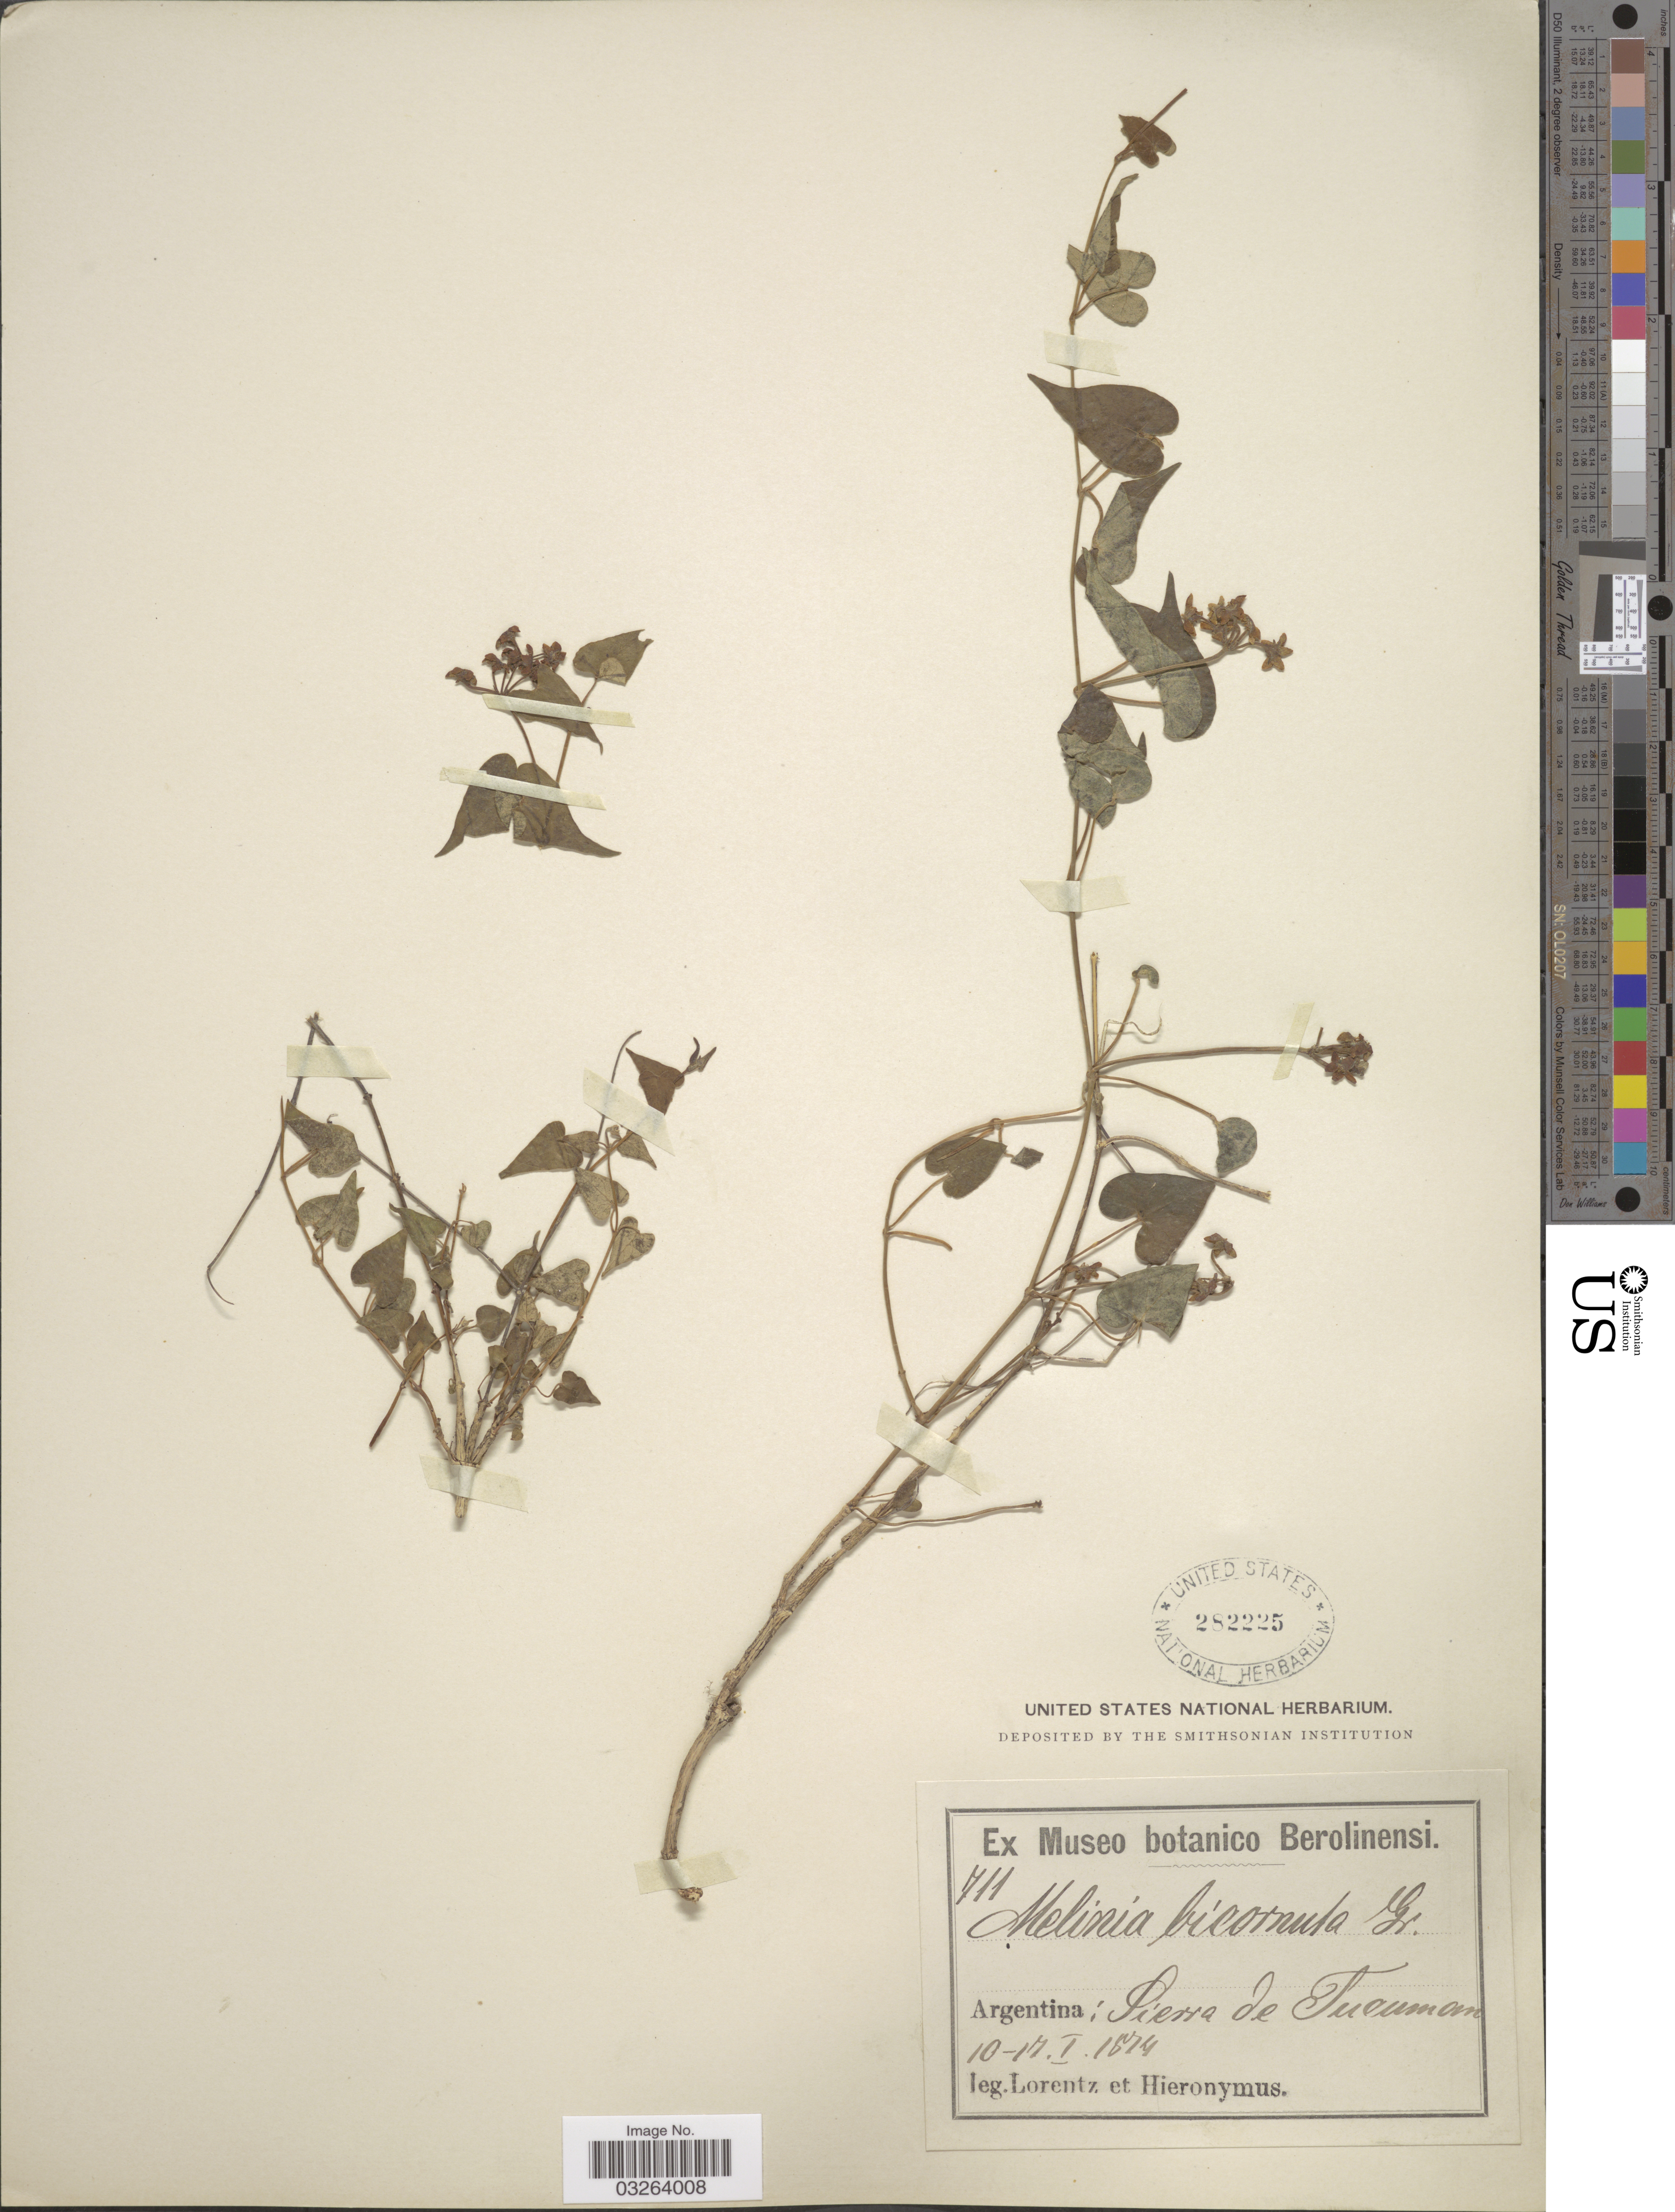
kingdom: Plantae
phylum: Tracheophyta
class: Magnoliopsida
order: Gentianales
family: Apocynaceae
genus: Aphanostelma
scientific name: Aphanostelma bicornutum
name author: (Griseb.) Malme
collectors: -. Lorentz & -. Hieronymus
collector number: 711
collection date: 1874-01-10/1874-01-17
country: Argentina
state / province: Tucuman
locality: Sierra de Tucuman.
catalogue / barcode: US 282225